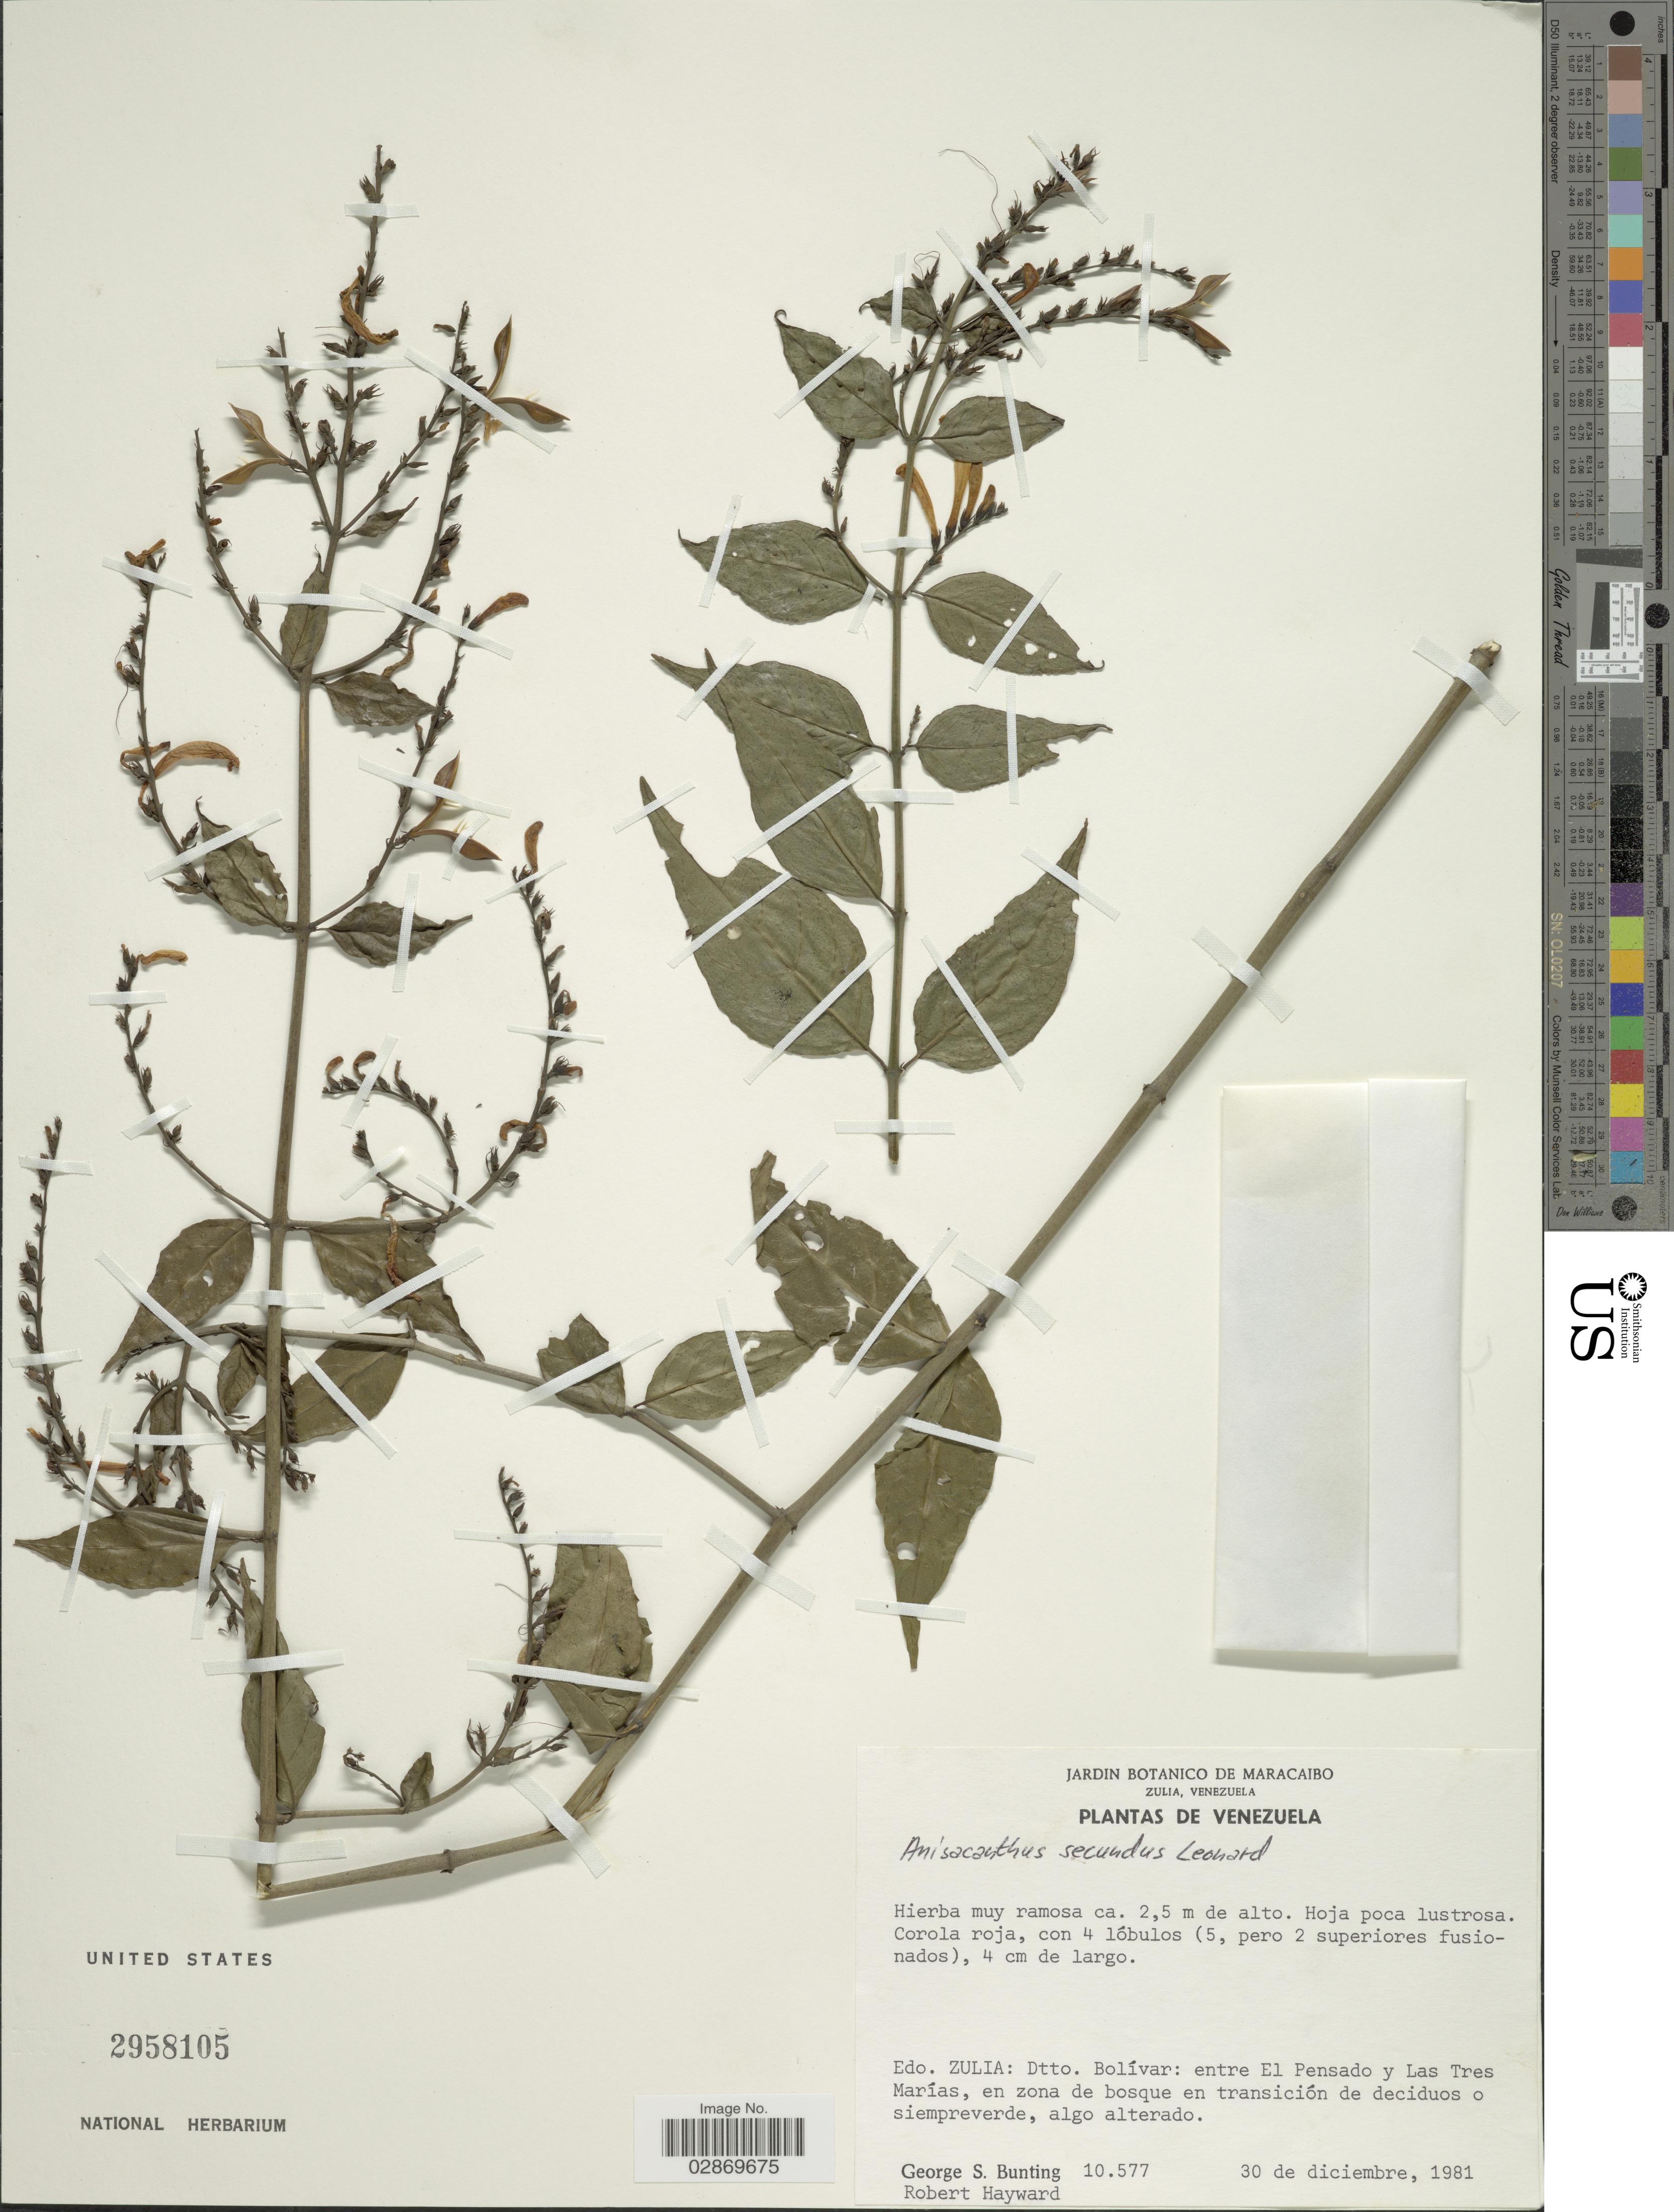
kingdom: Plantae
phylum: Tracheophyta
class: Magnoliopsida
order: Lamiales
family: Acanthaceae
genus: Anisacanthus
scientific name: Anisacanthus secundus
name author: Leonard in A.C. Sm.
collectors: G. S. Bunting & R. Hayward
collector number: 10577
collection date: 1981-12-30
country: Venezuela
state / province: Zulia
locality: Dtto. Bolívar, entre El Pensado y Las Tres Marías.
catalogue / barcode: US 2958105